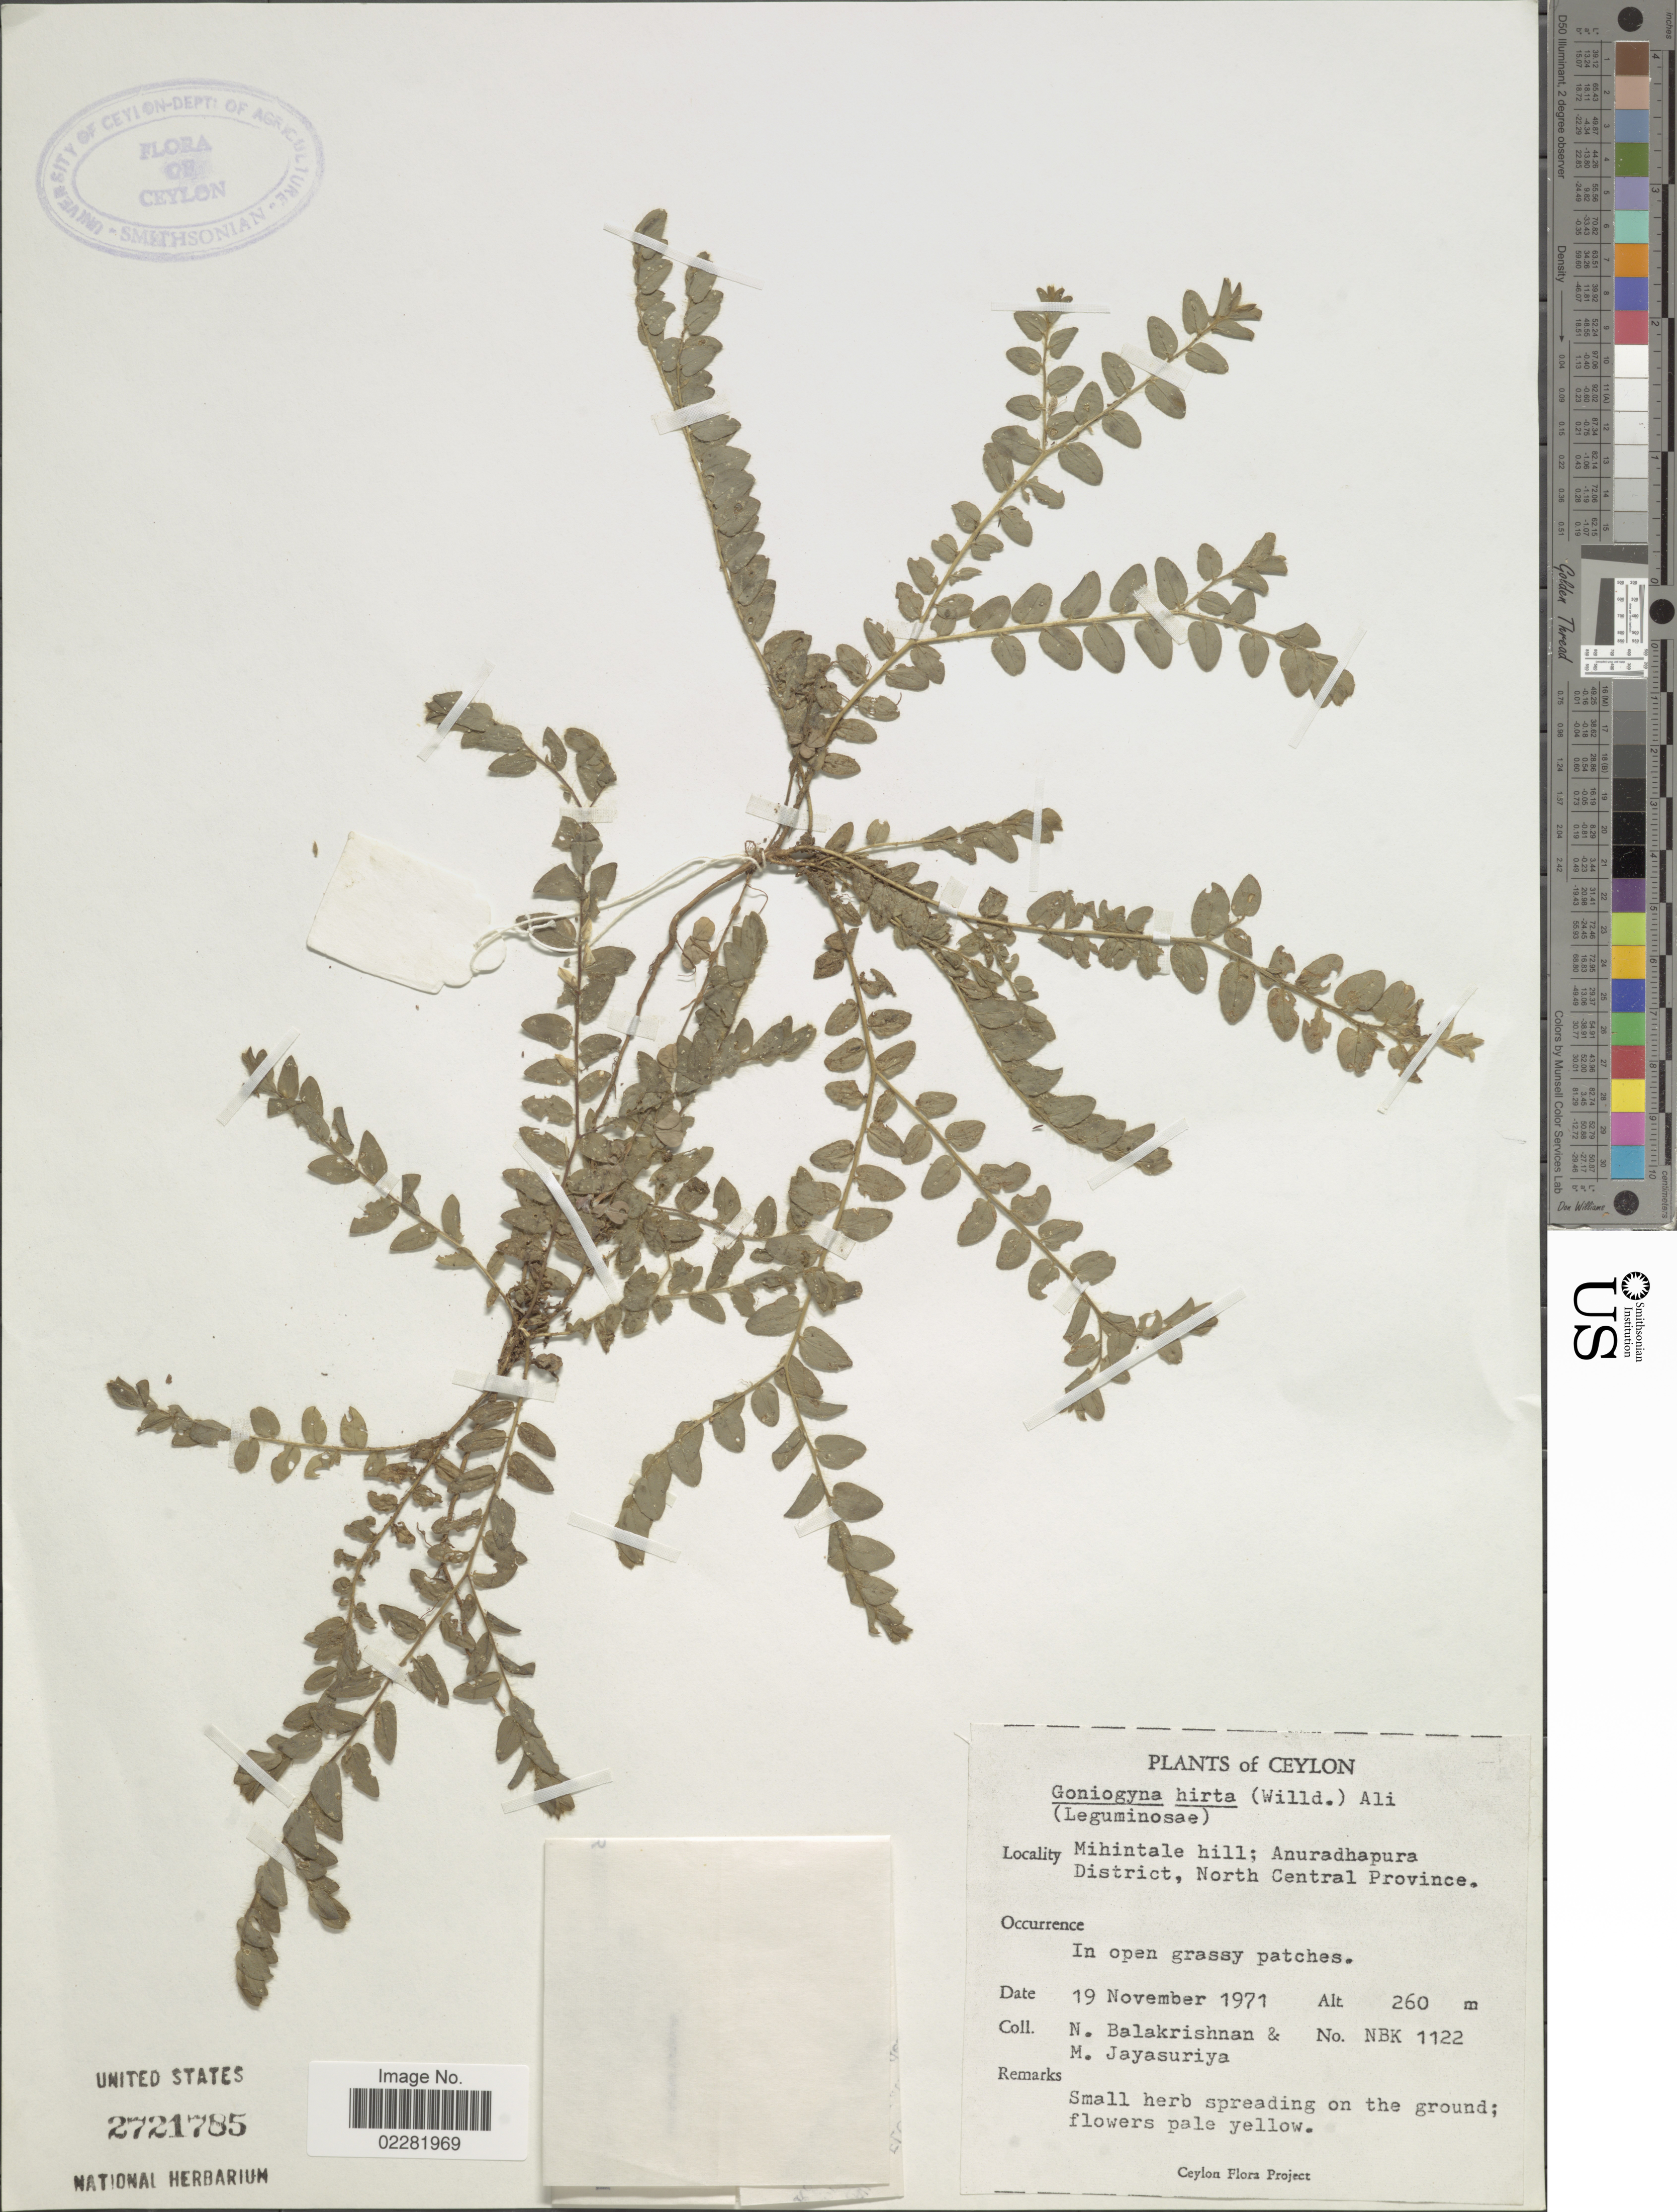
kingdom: Plantae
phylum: Tracheophyta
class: Magnoliopsida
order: Fabales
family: Fabaceae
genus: Crotalaria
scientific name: Crotalaria hebecarpa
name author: (DC.) Rudd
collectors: N. Balakrishnan & M. Jayasuriya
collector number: NBK 1122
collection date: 1971-11-19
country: Sri Lanka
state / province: North Central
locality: Mihintale Hill; Anuradhapura District, Ceylon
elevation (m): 260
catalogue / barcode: US 2721785